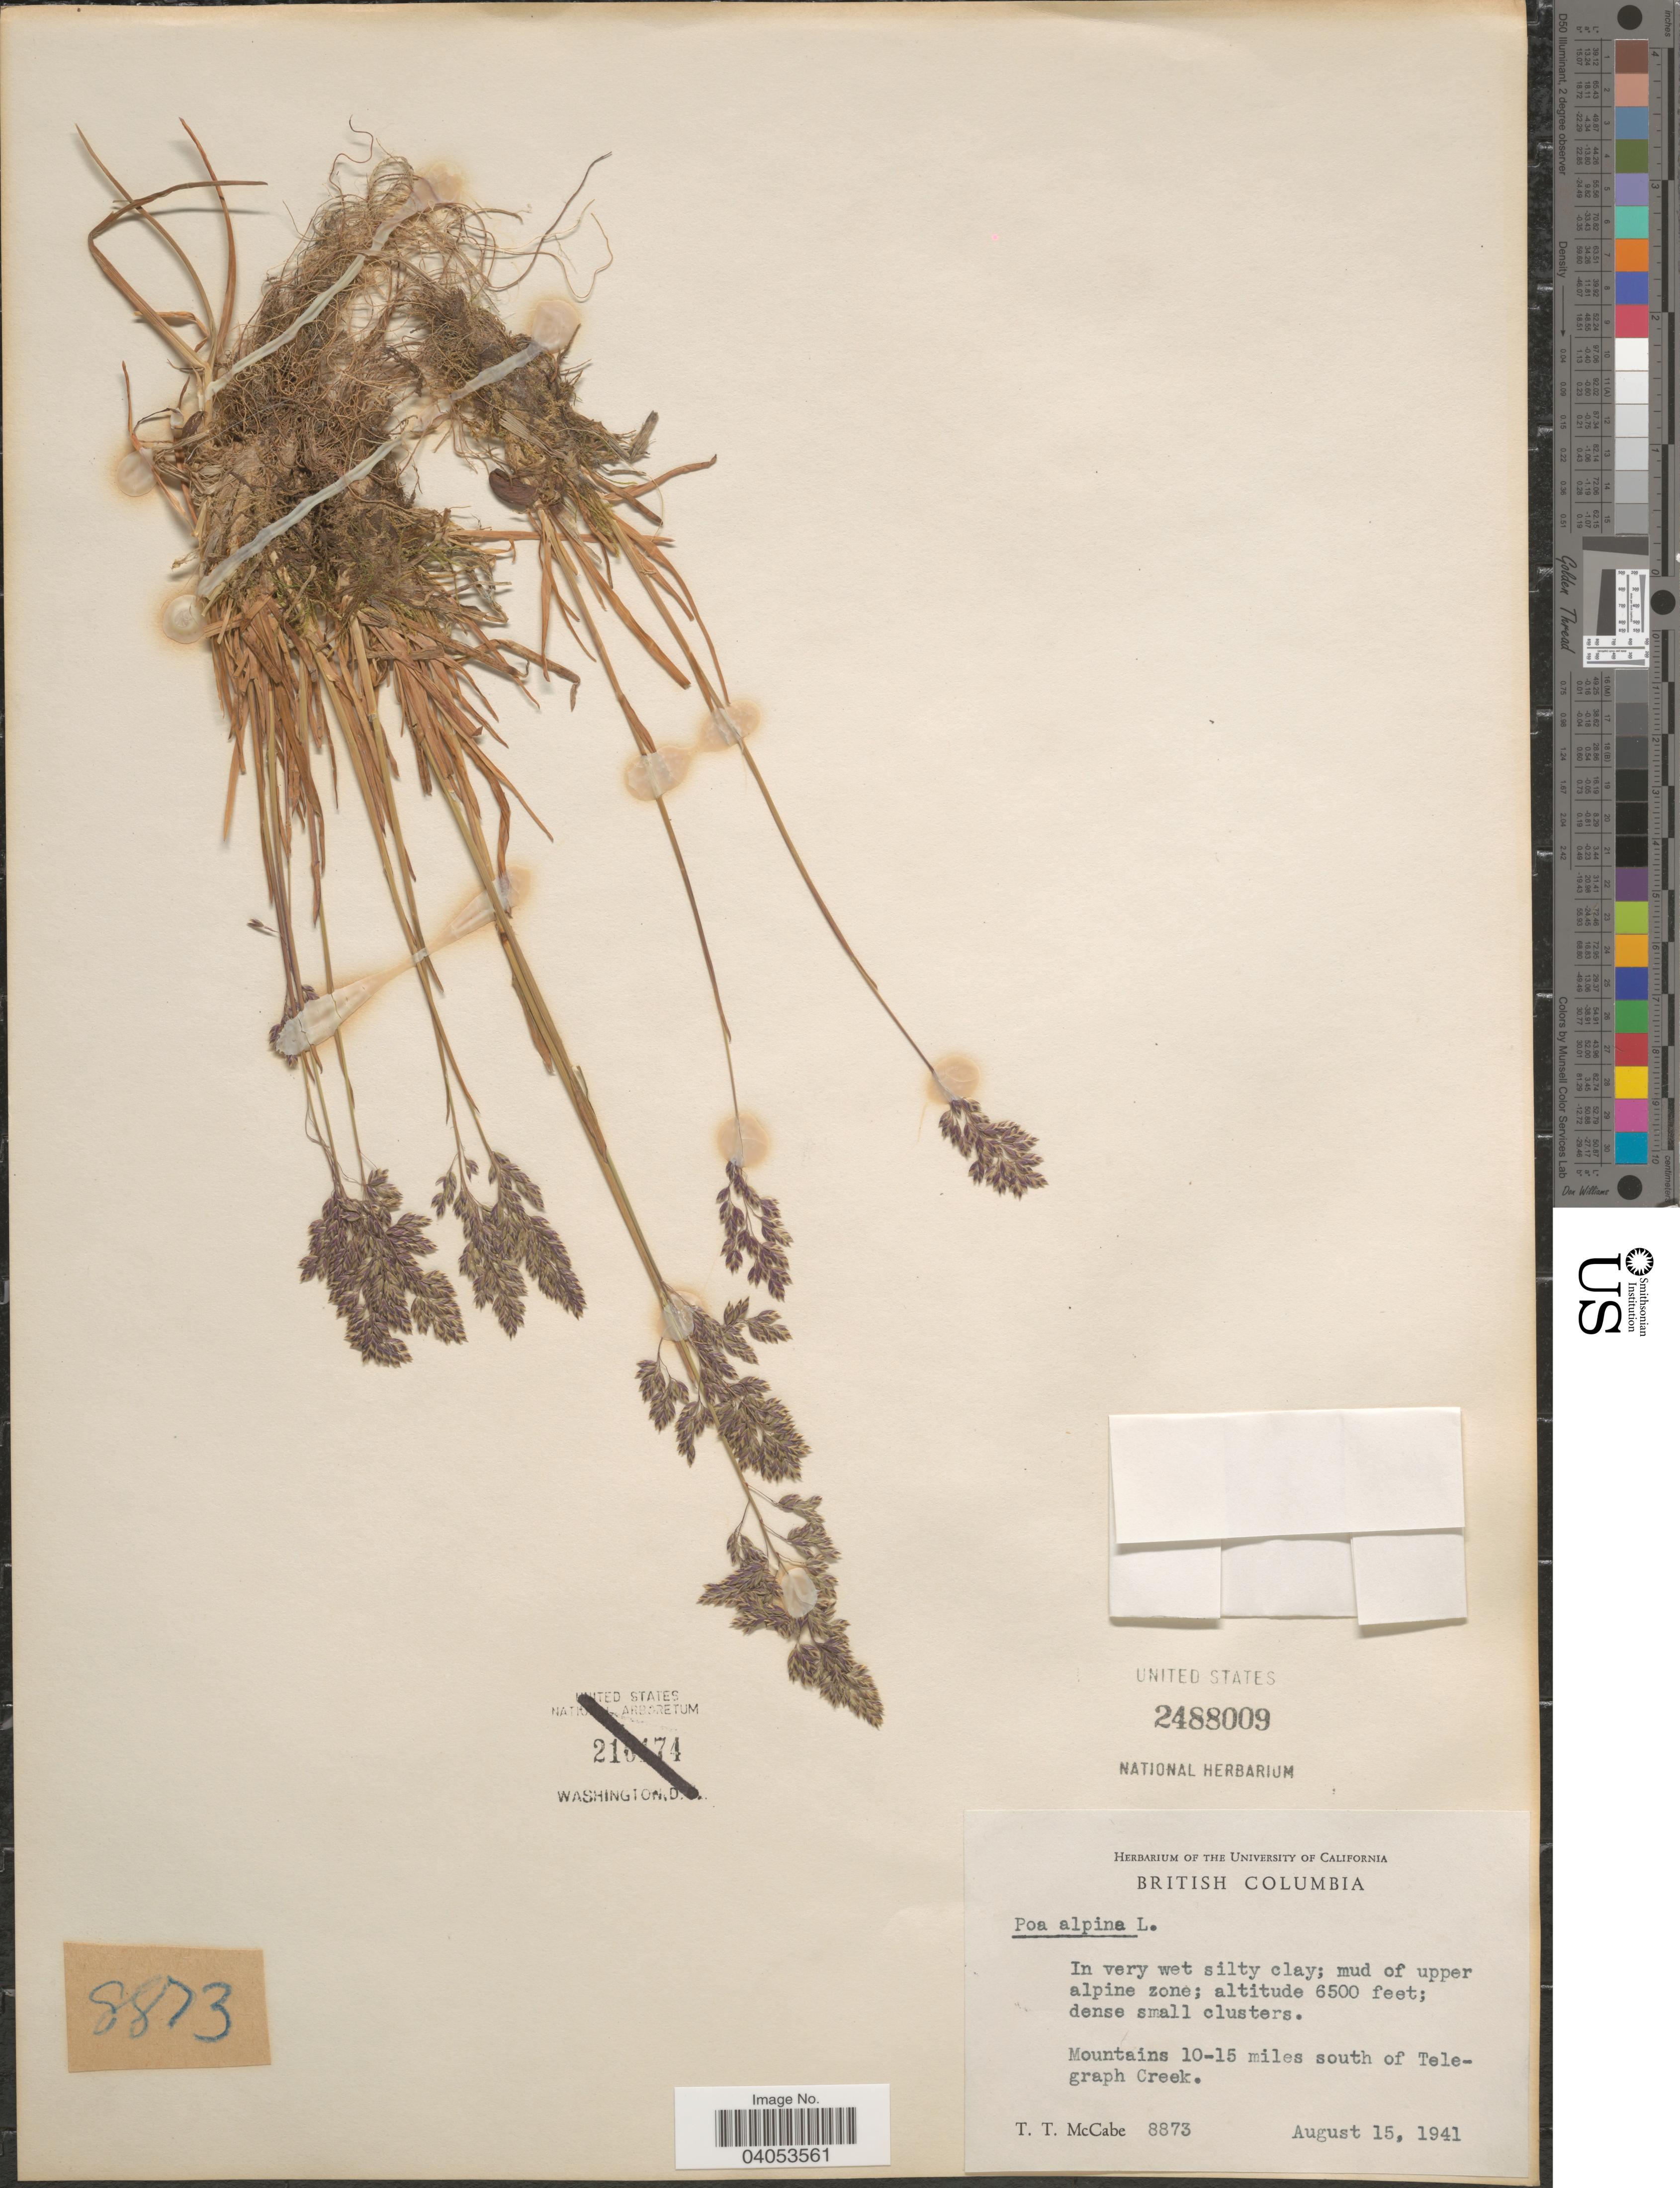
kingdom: Plantae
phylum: Tracheophyta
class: Liliopsida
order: Poales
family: Poaceae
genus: Poa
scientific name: Poa alpina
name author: L.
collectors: T. McCabe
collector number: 8873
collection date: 1941-08-15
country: Canada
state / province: British Columbia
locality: Mud of upper alpine zone. Mountains 10-15 miles south of Telegraph Creek.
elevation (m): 1981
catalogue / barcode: US 2488009